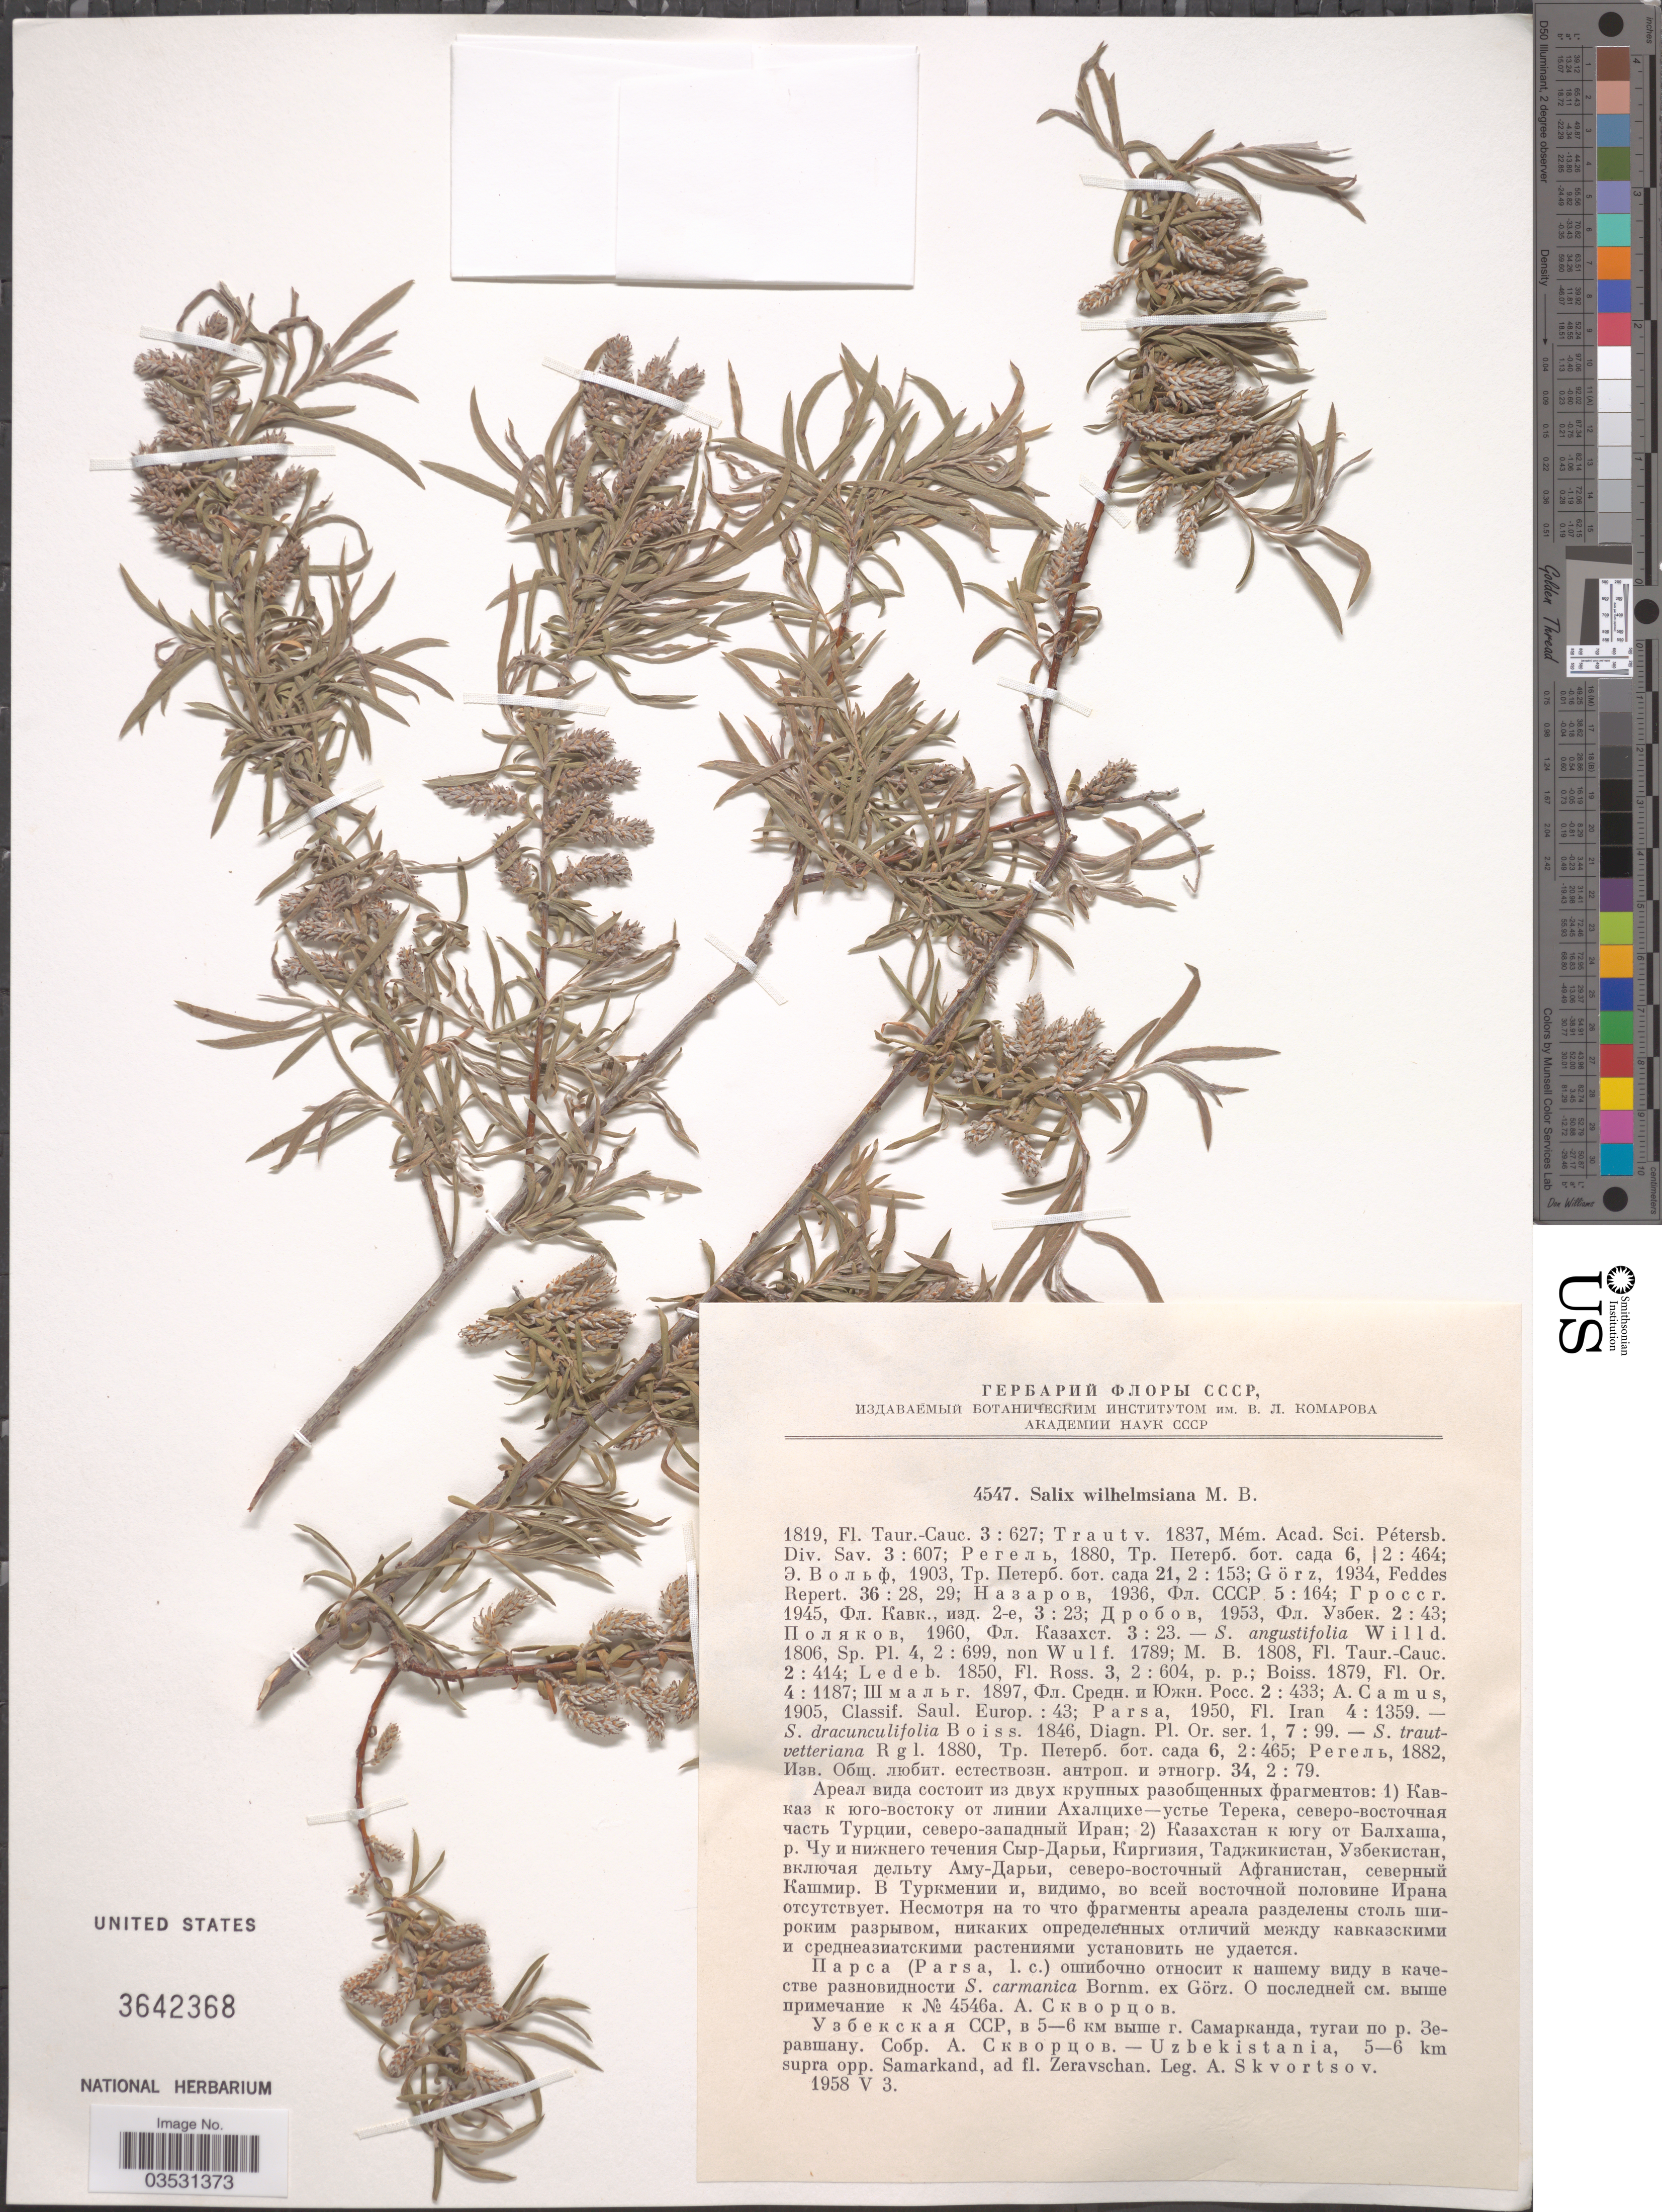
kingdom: Plantae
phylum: Tracheophyta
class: Magnoliopsida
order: Malpighiales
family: Salicaceae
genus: Salix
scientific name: Salix wilhelmsiana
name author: M. Bieb.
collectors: A. K. Skvortsov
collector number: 4547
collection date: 1958-05-03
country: Uzbekistan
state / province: Samarqand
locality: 5-6 km supra opp. Samarkand, ad fl. Zeravschan.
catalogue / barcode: US 3642368